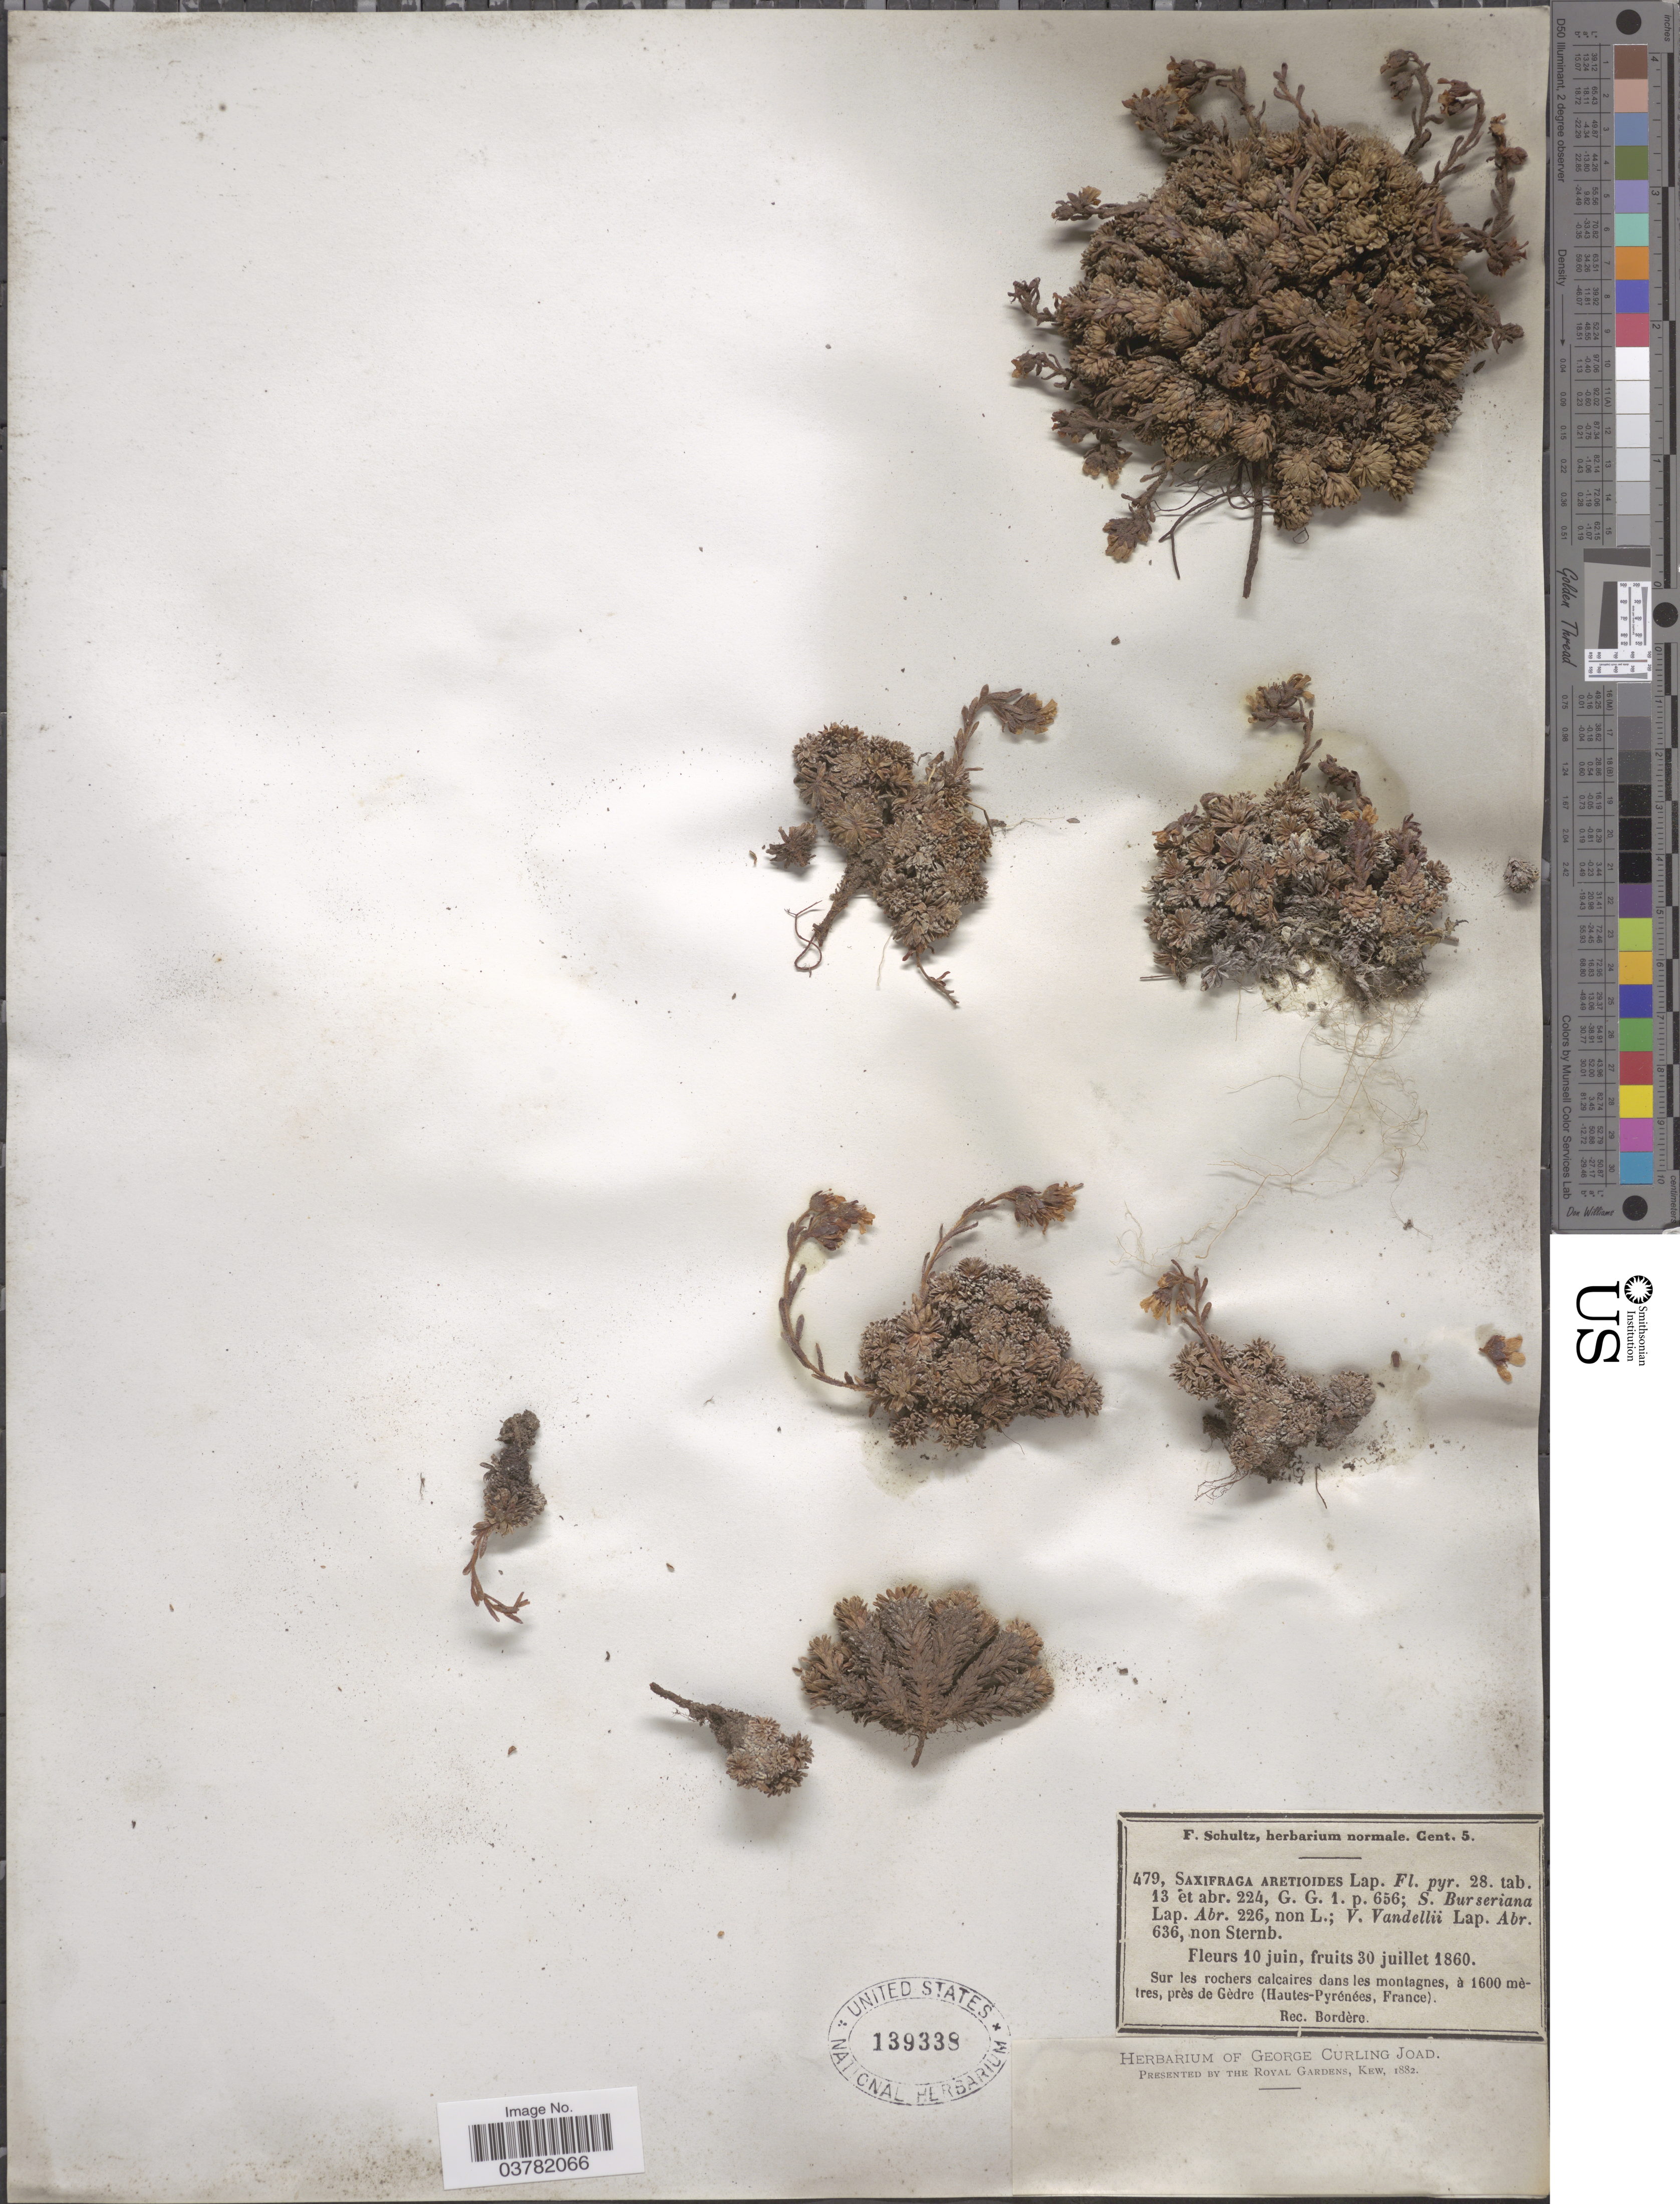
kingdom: Plantae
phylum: Tracheophyta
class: Magnoliopsida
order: Saxifragales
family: Saxifragaceae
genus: Saxifraga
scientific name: Saxifraga aretioides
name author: Lapeyr.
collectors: F. Schultz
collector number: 479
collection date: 1860-06-10/1860-07-30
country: France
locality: Sur les rochers calcaires dans les montagnes, près de Gèdre (Hautes-Pyrénées).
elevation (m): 1600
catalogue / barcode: US 139338